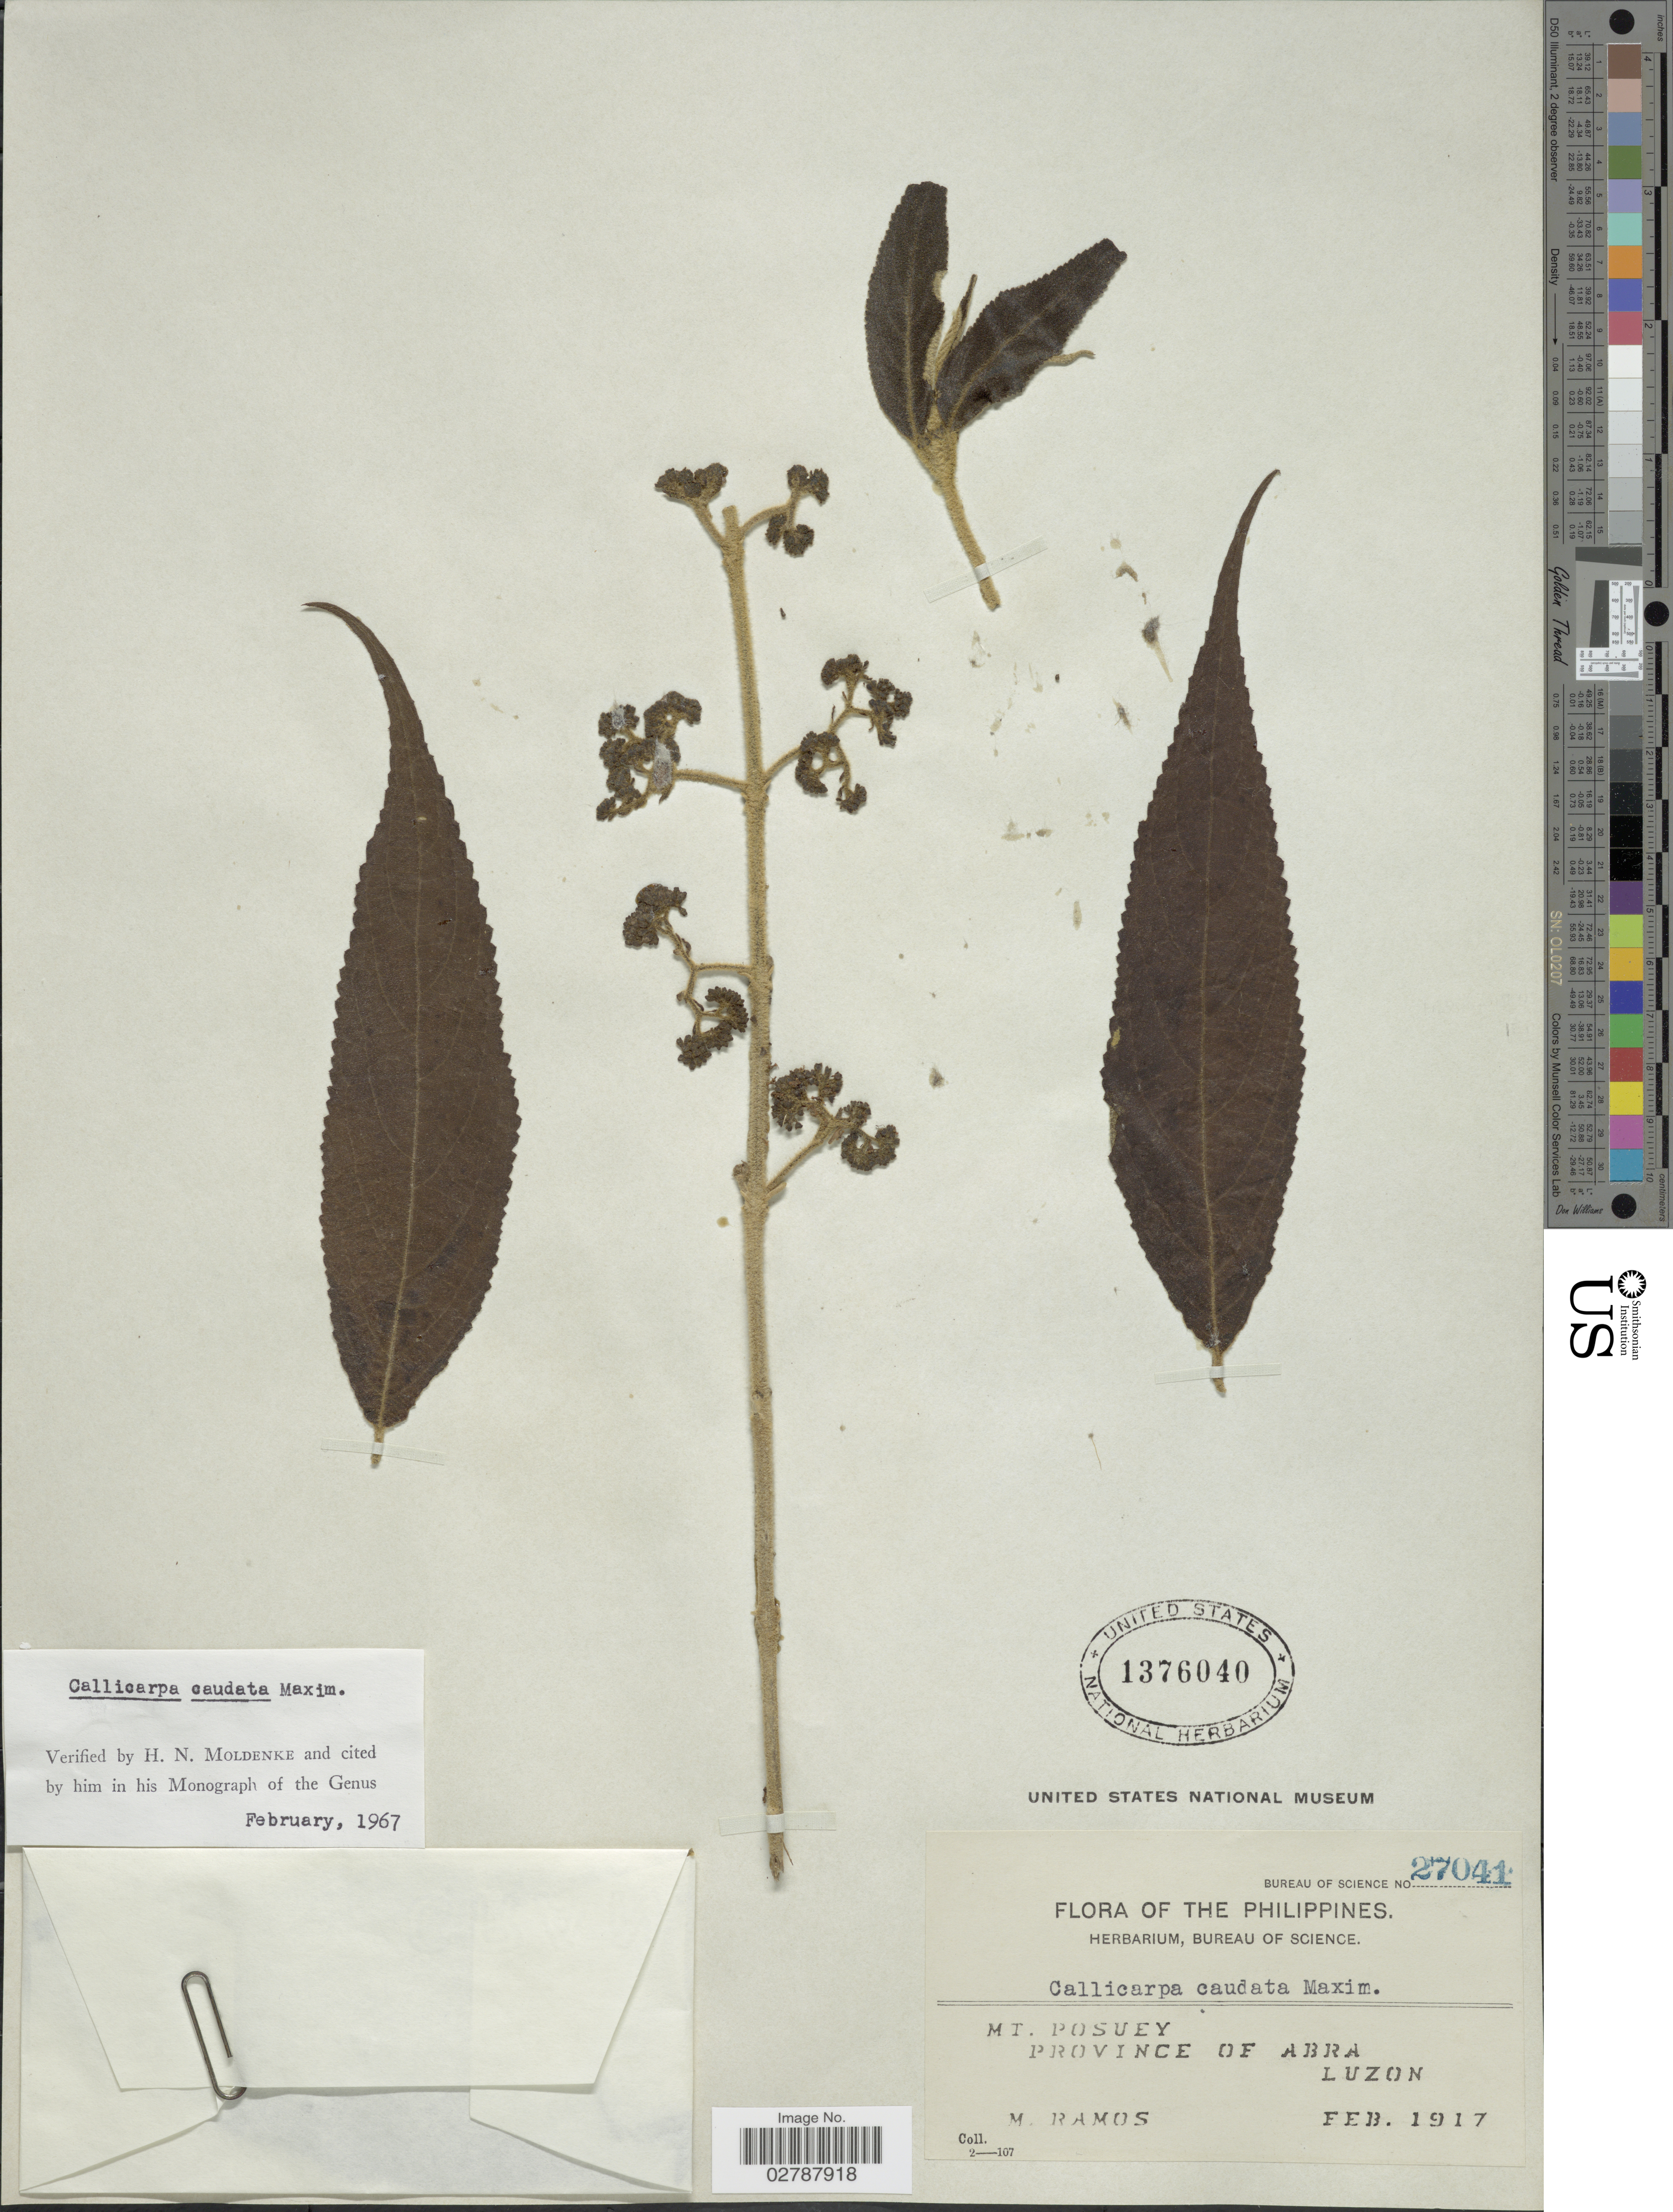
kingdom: Plantae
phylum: Tracheophyta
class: Magnoliopsida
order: Lamiales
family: Lamiaceae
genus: Callicarpa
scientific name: Callicarpa caudata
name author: Maxim.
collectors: M. Ramos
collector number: Bureau of Science27041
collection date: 1917-02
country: Philippines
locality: Mt. Posuey. Province of Abra. Luzon.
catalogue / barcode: US 1376040